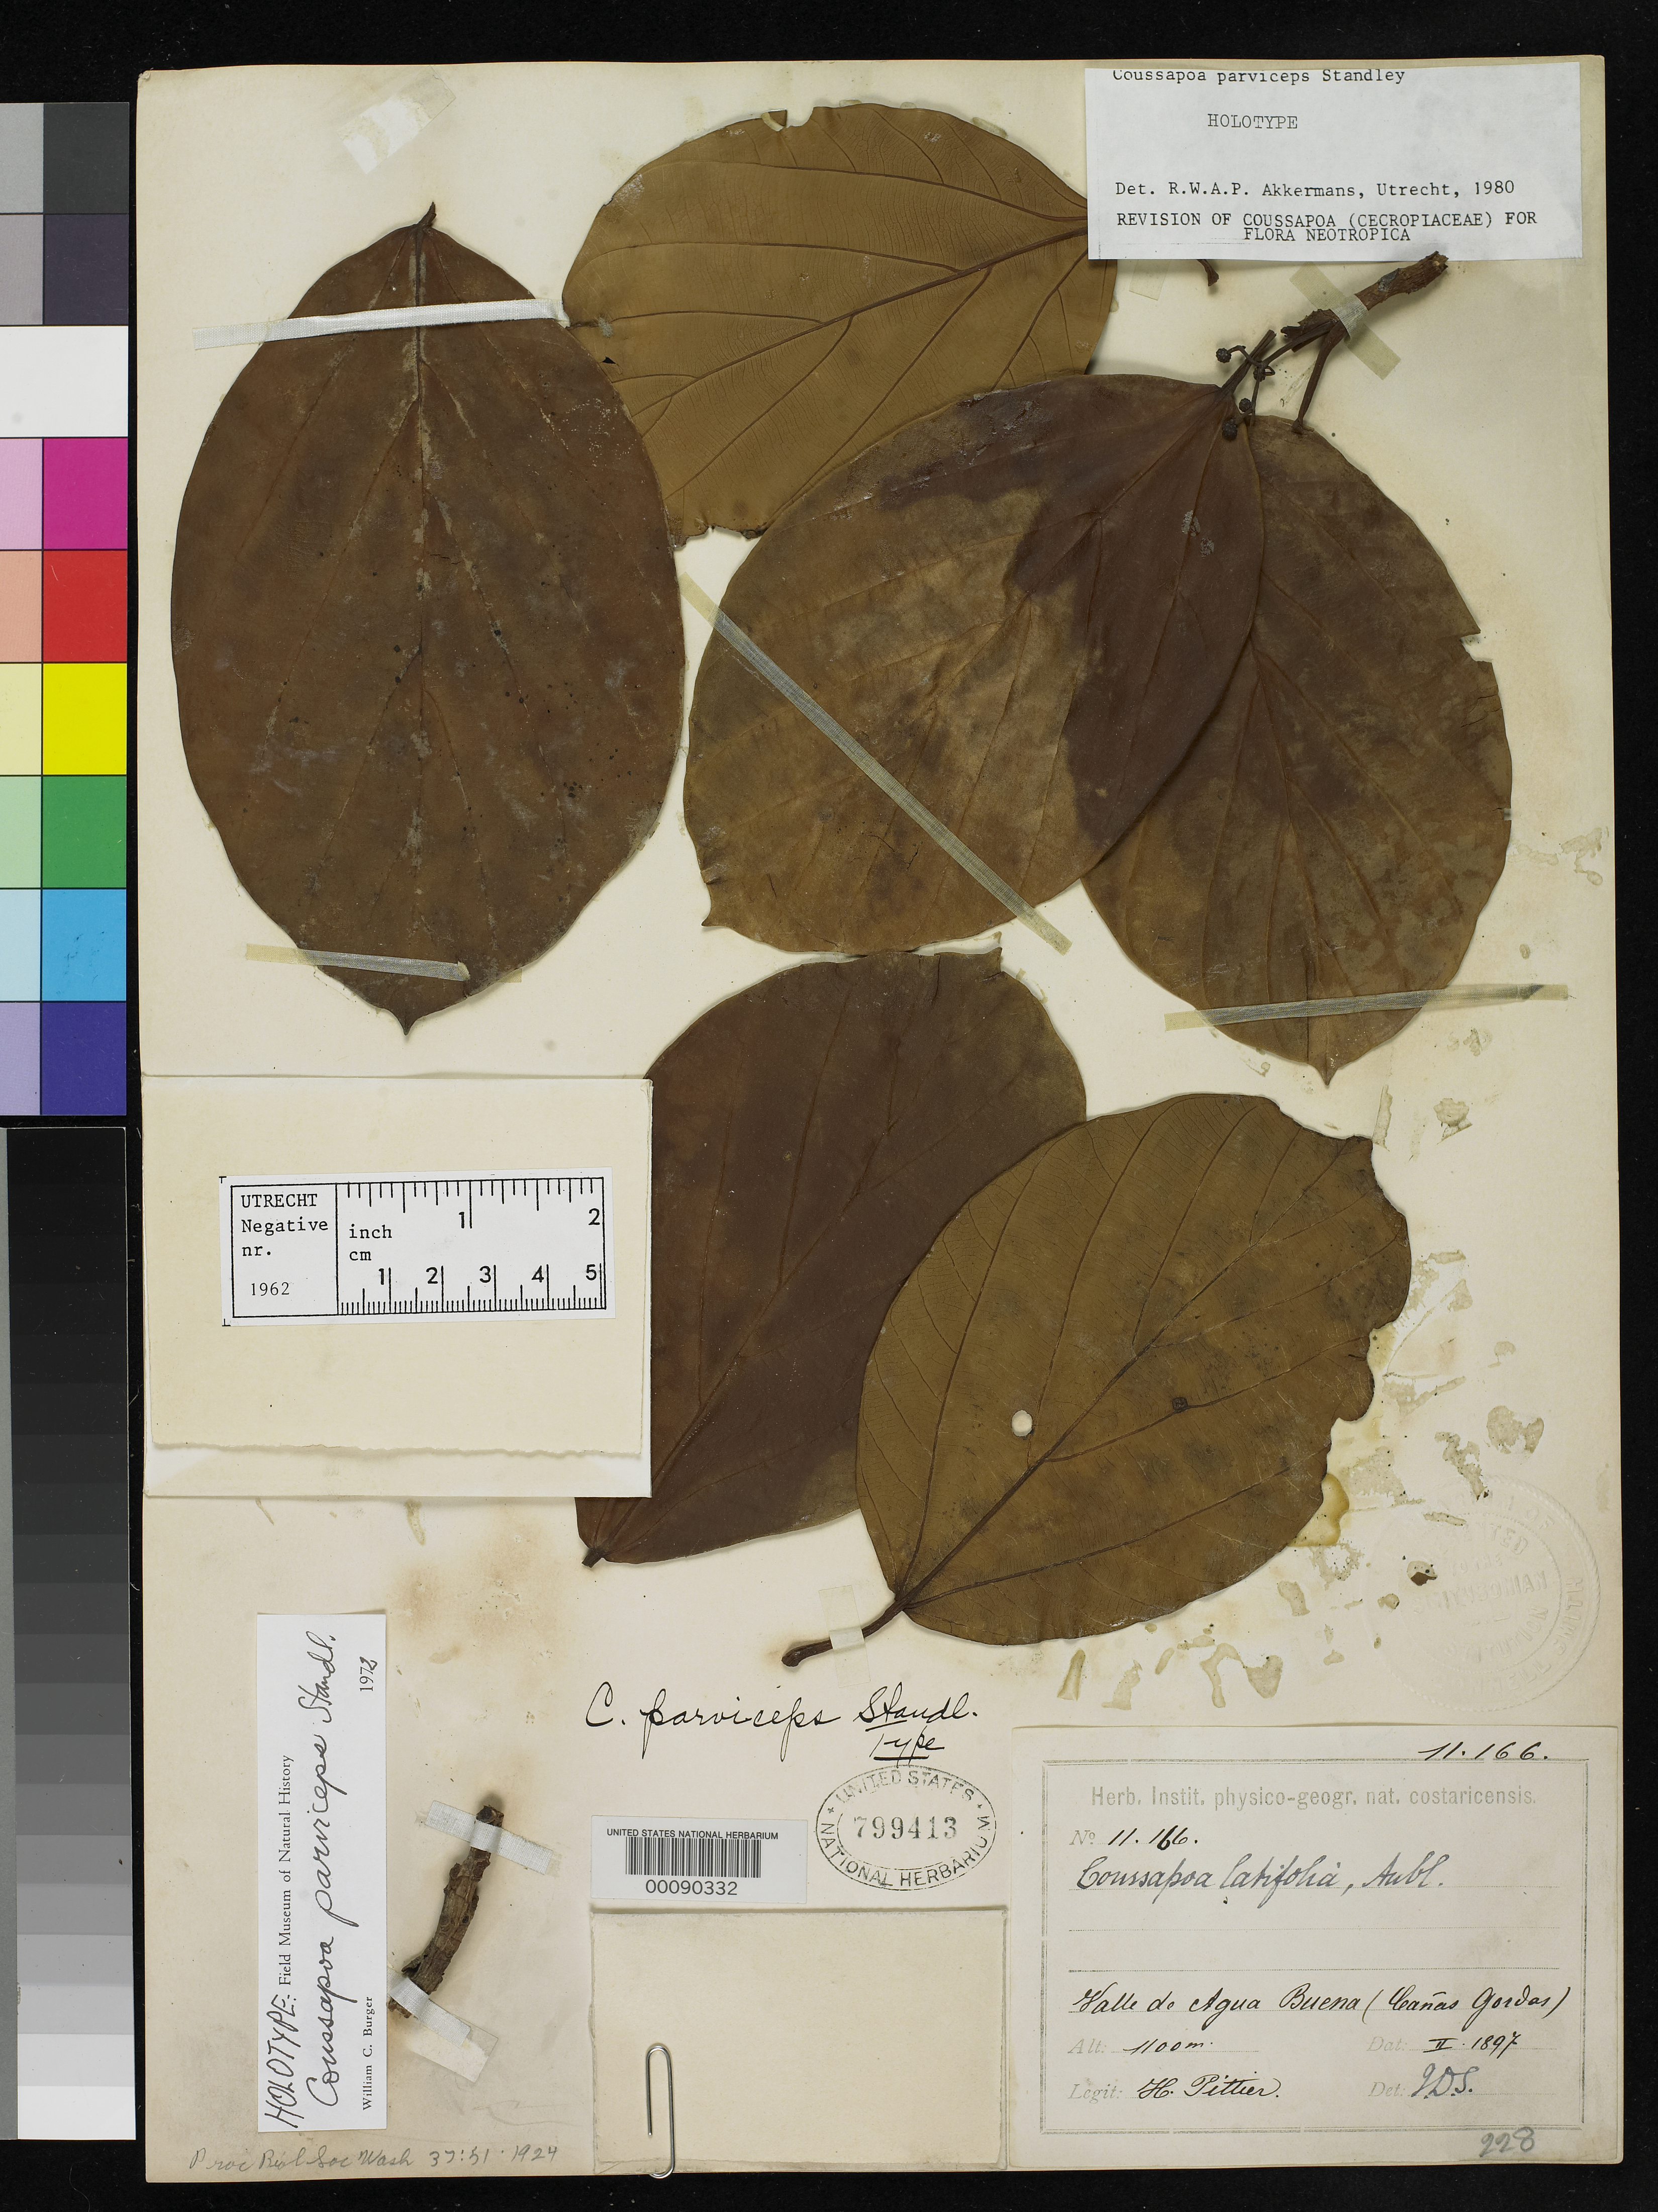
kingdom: Plantae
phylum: Tracheophyta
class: Magnoliopsida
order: Rosales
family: Urticaceae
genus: Coussapoa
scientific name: Coussapoa parviceps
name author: Standl.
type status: Holotype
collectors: H. F. Pittier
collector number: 11166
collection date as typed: Feb 1897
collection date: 1897-02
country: Costa Rica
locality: Valle de Agua Buena, Cañas Gordas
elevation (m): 1100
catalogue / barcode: US 799413